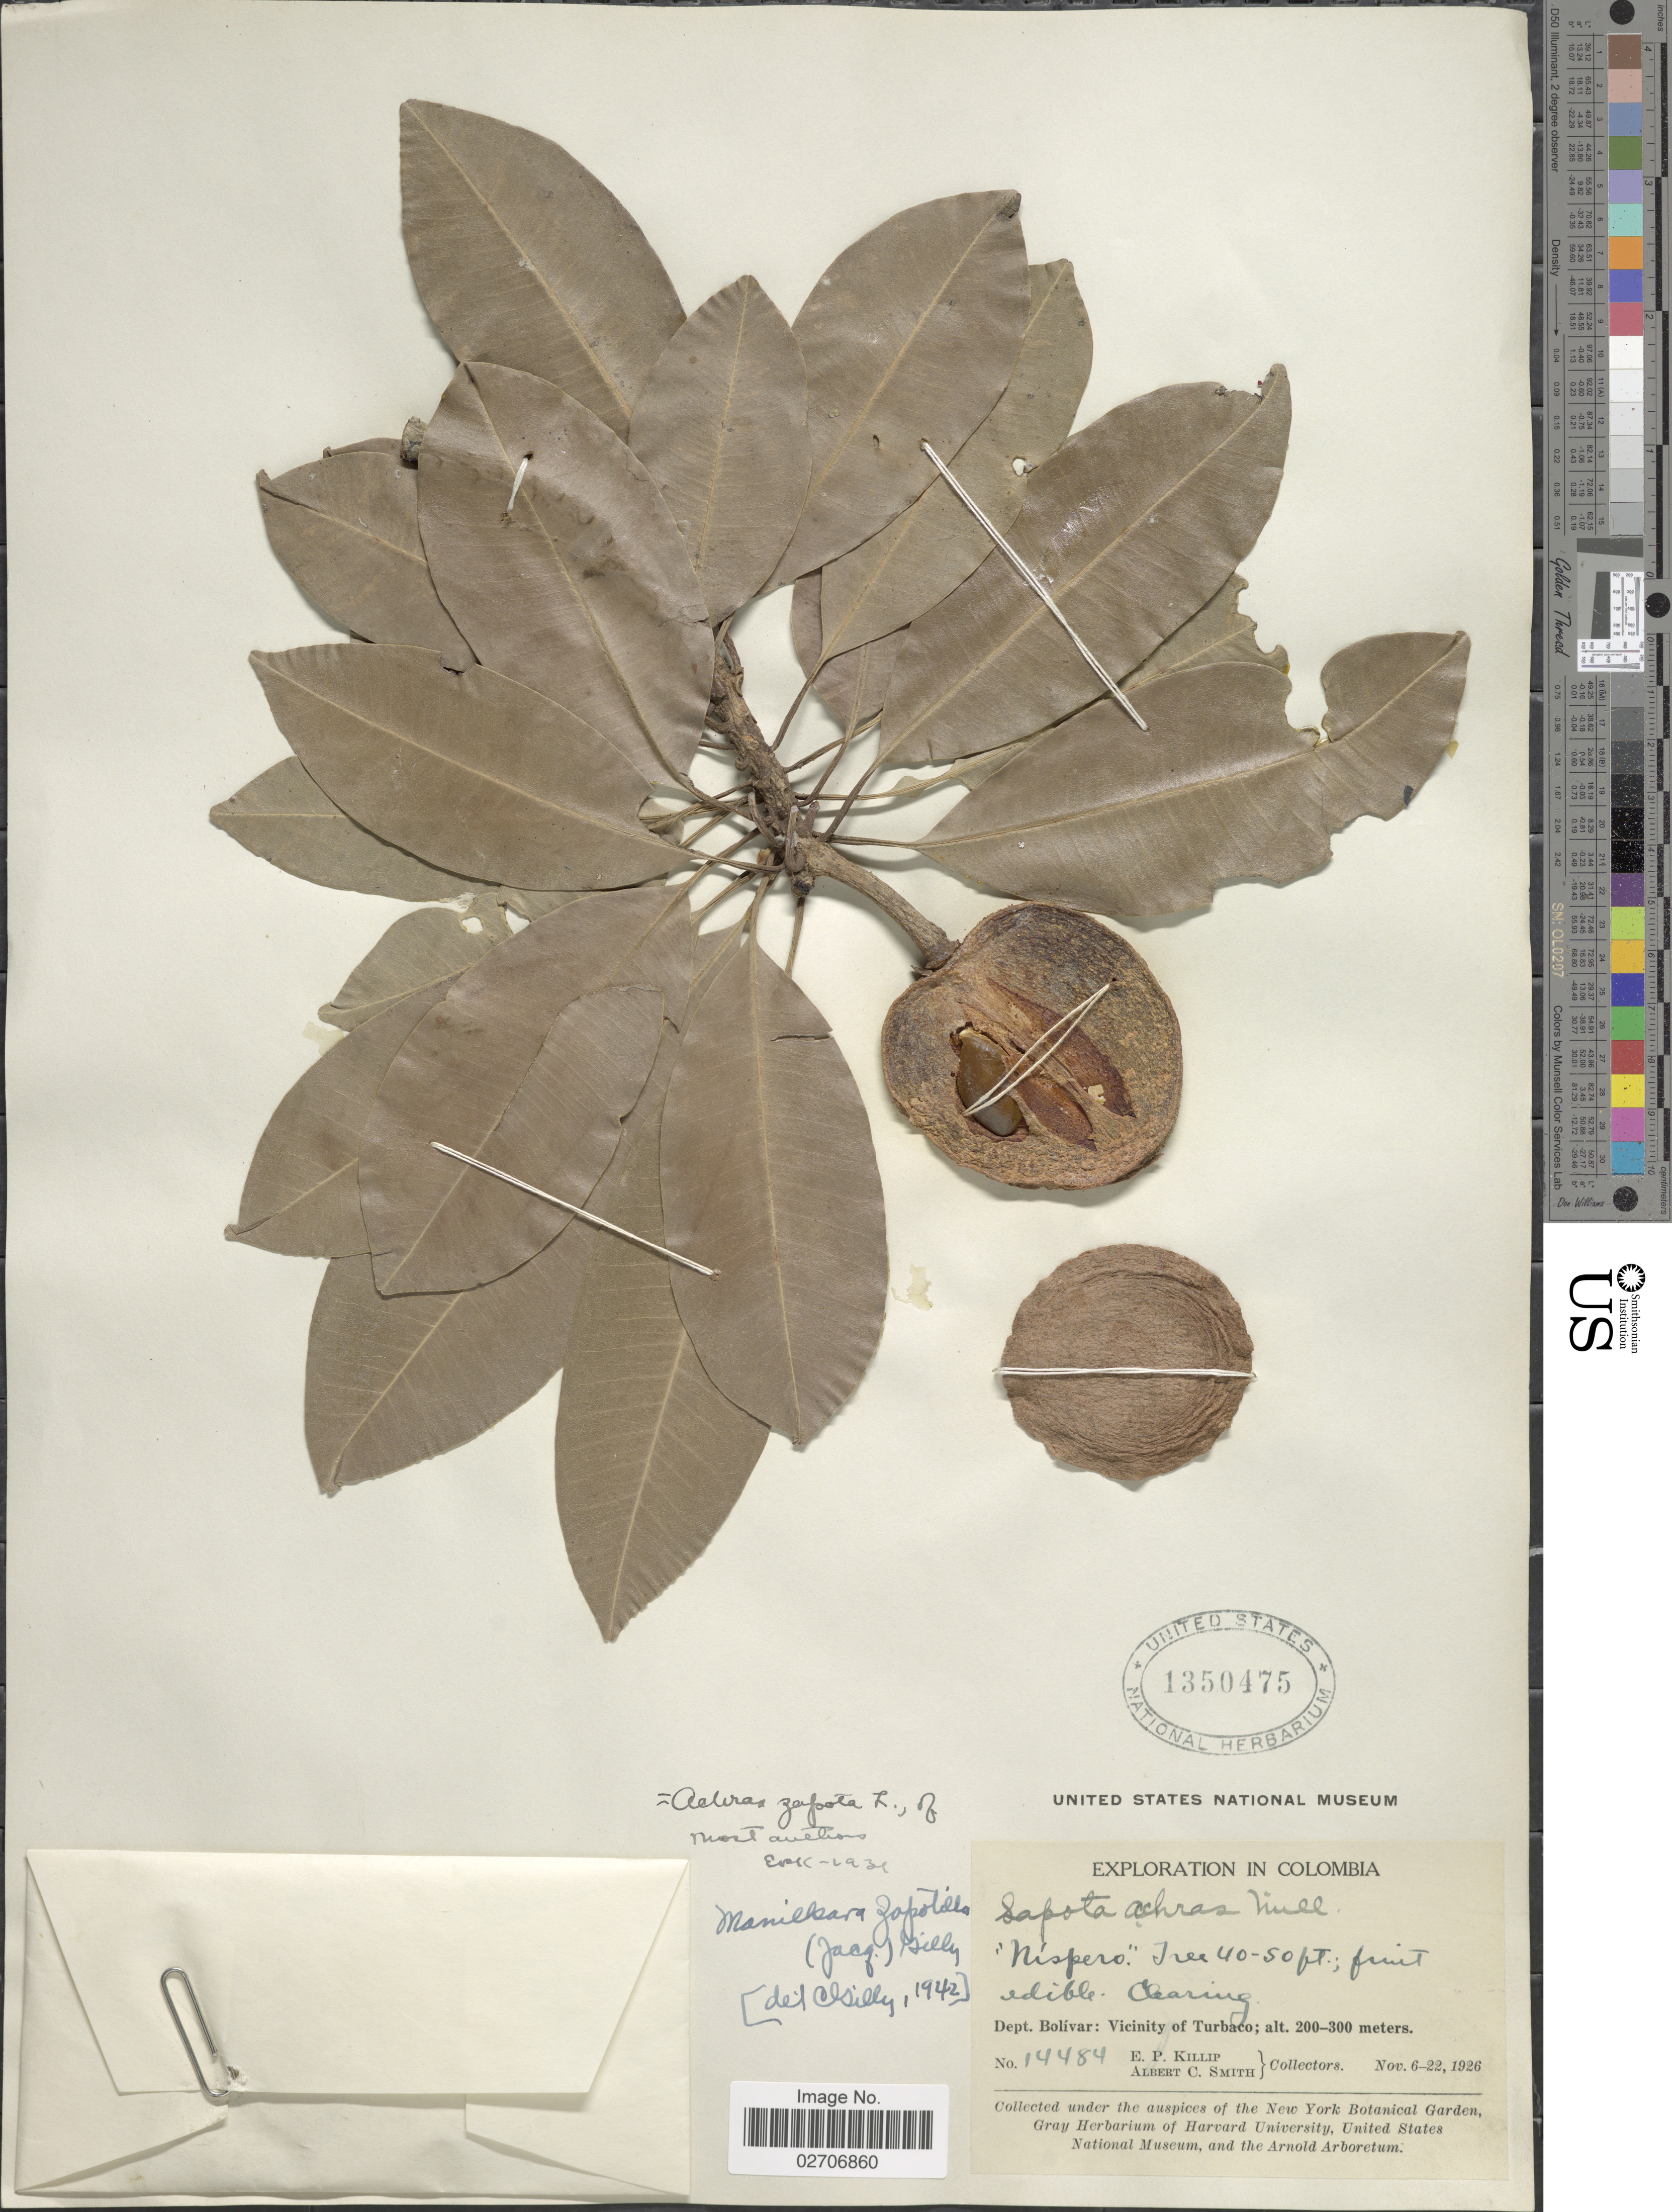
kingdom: Plantae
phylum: Tracheophyta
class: Magnoliopsida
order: Ericales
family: Sapotaceae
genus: Manilkara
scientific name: Manilkara zapota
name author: (L.) P. Royen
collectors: E. P. Killip & A. C. Smith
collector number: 14484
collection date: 1926-11-06/1926-11-22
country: Colombia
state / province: Bolívar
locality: Clearing, Vicinity of Turbaco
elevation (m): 200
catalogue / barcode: US 1350475